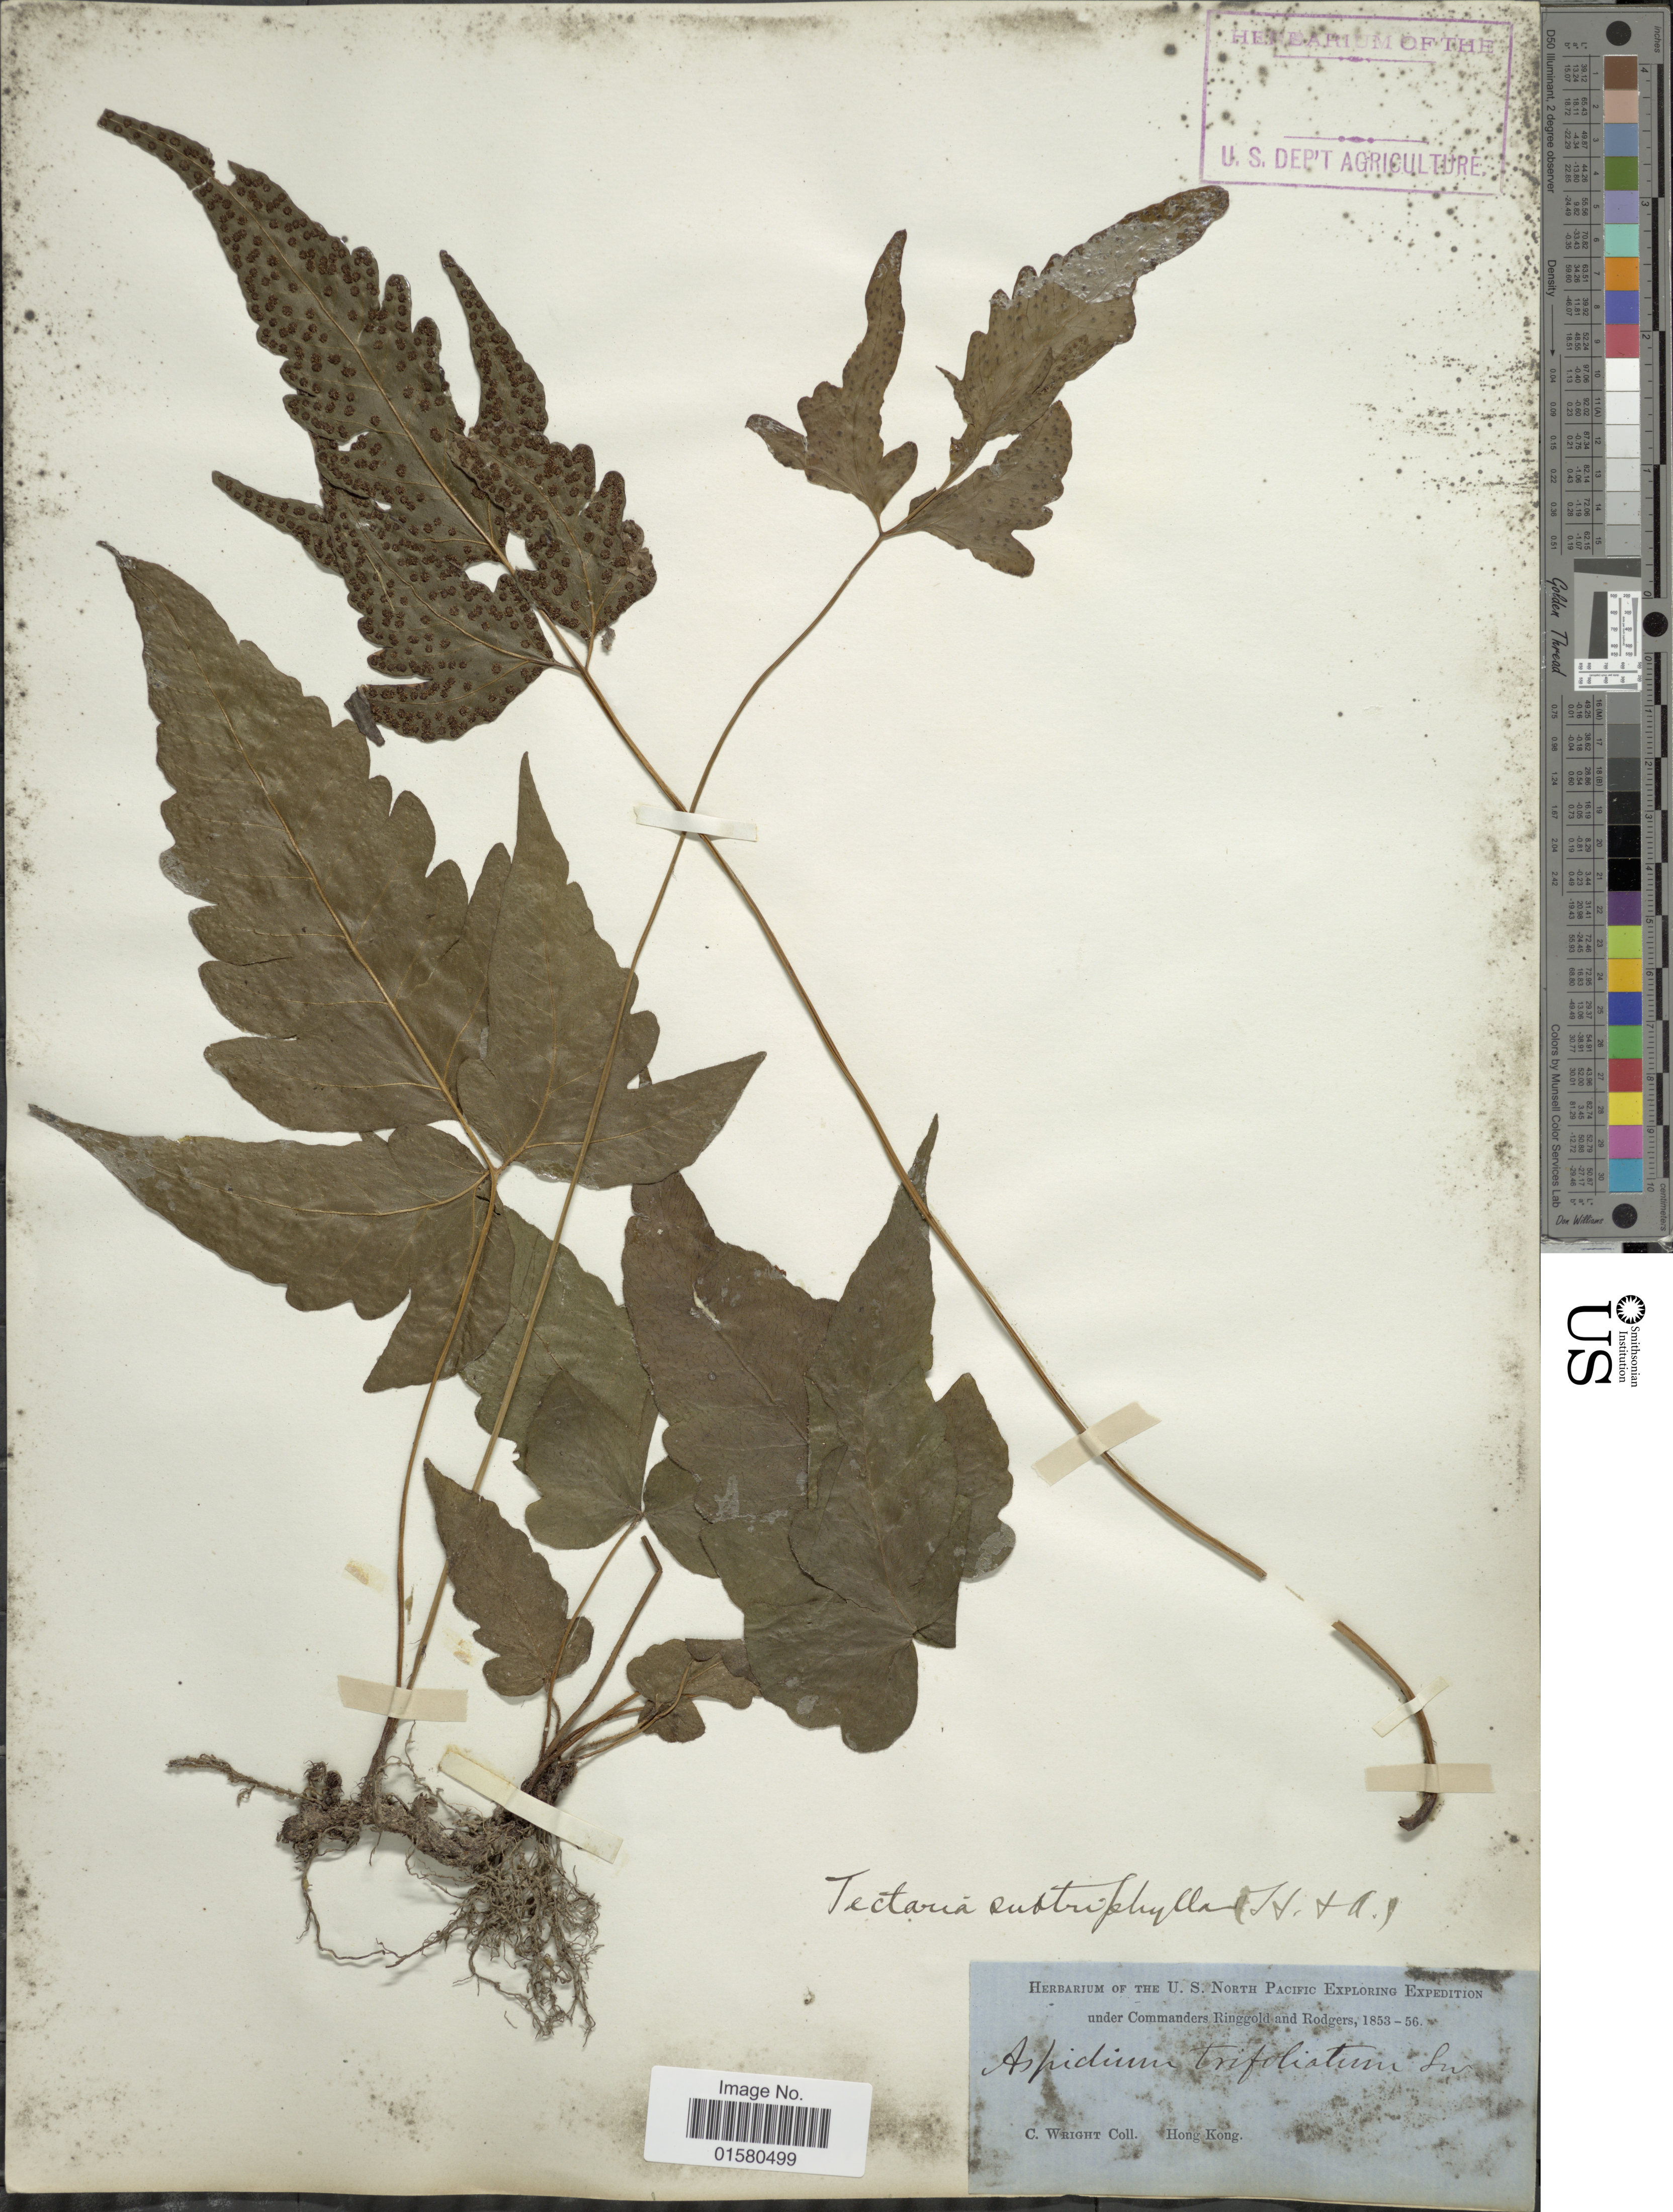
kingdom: Plantae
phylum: Tracheophyta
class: Polypodiopsida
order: Polypodiales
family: Tectariaceae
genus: Tectaria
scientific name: Tectaria subtriphylla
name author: (Hook. & Arn.) Copel.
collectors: C. Wright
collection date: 1853/1856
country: China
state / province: Hong Kong